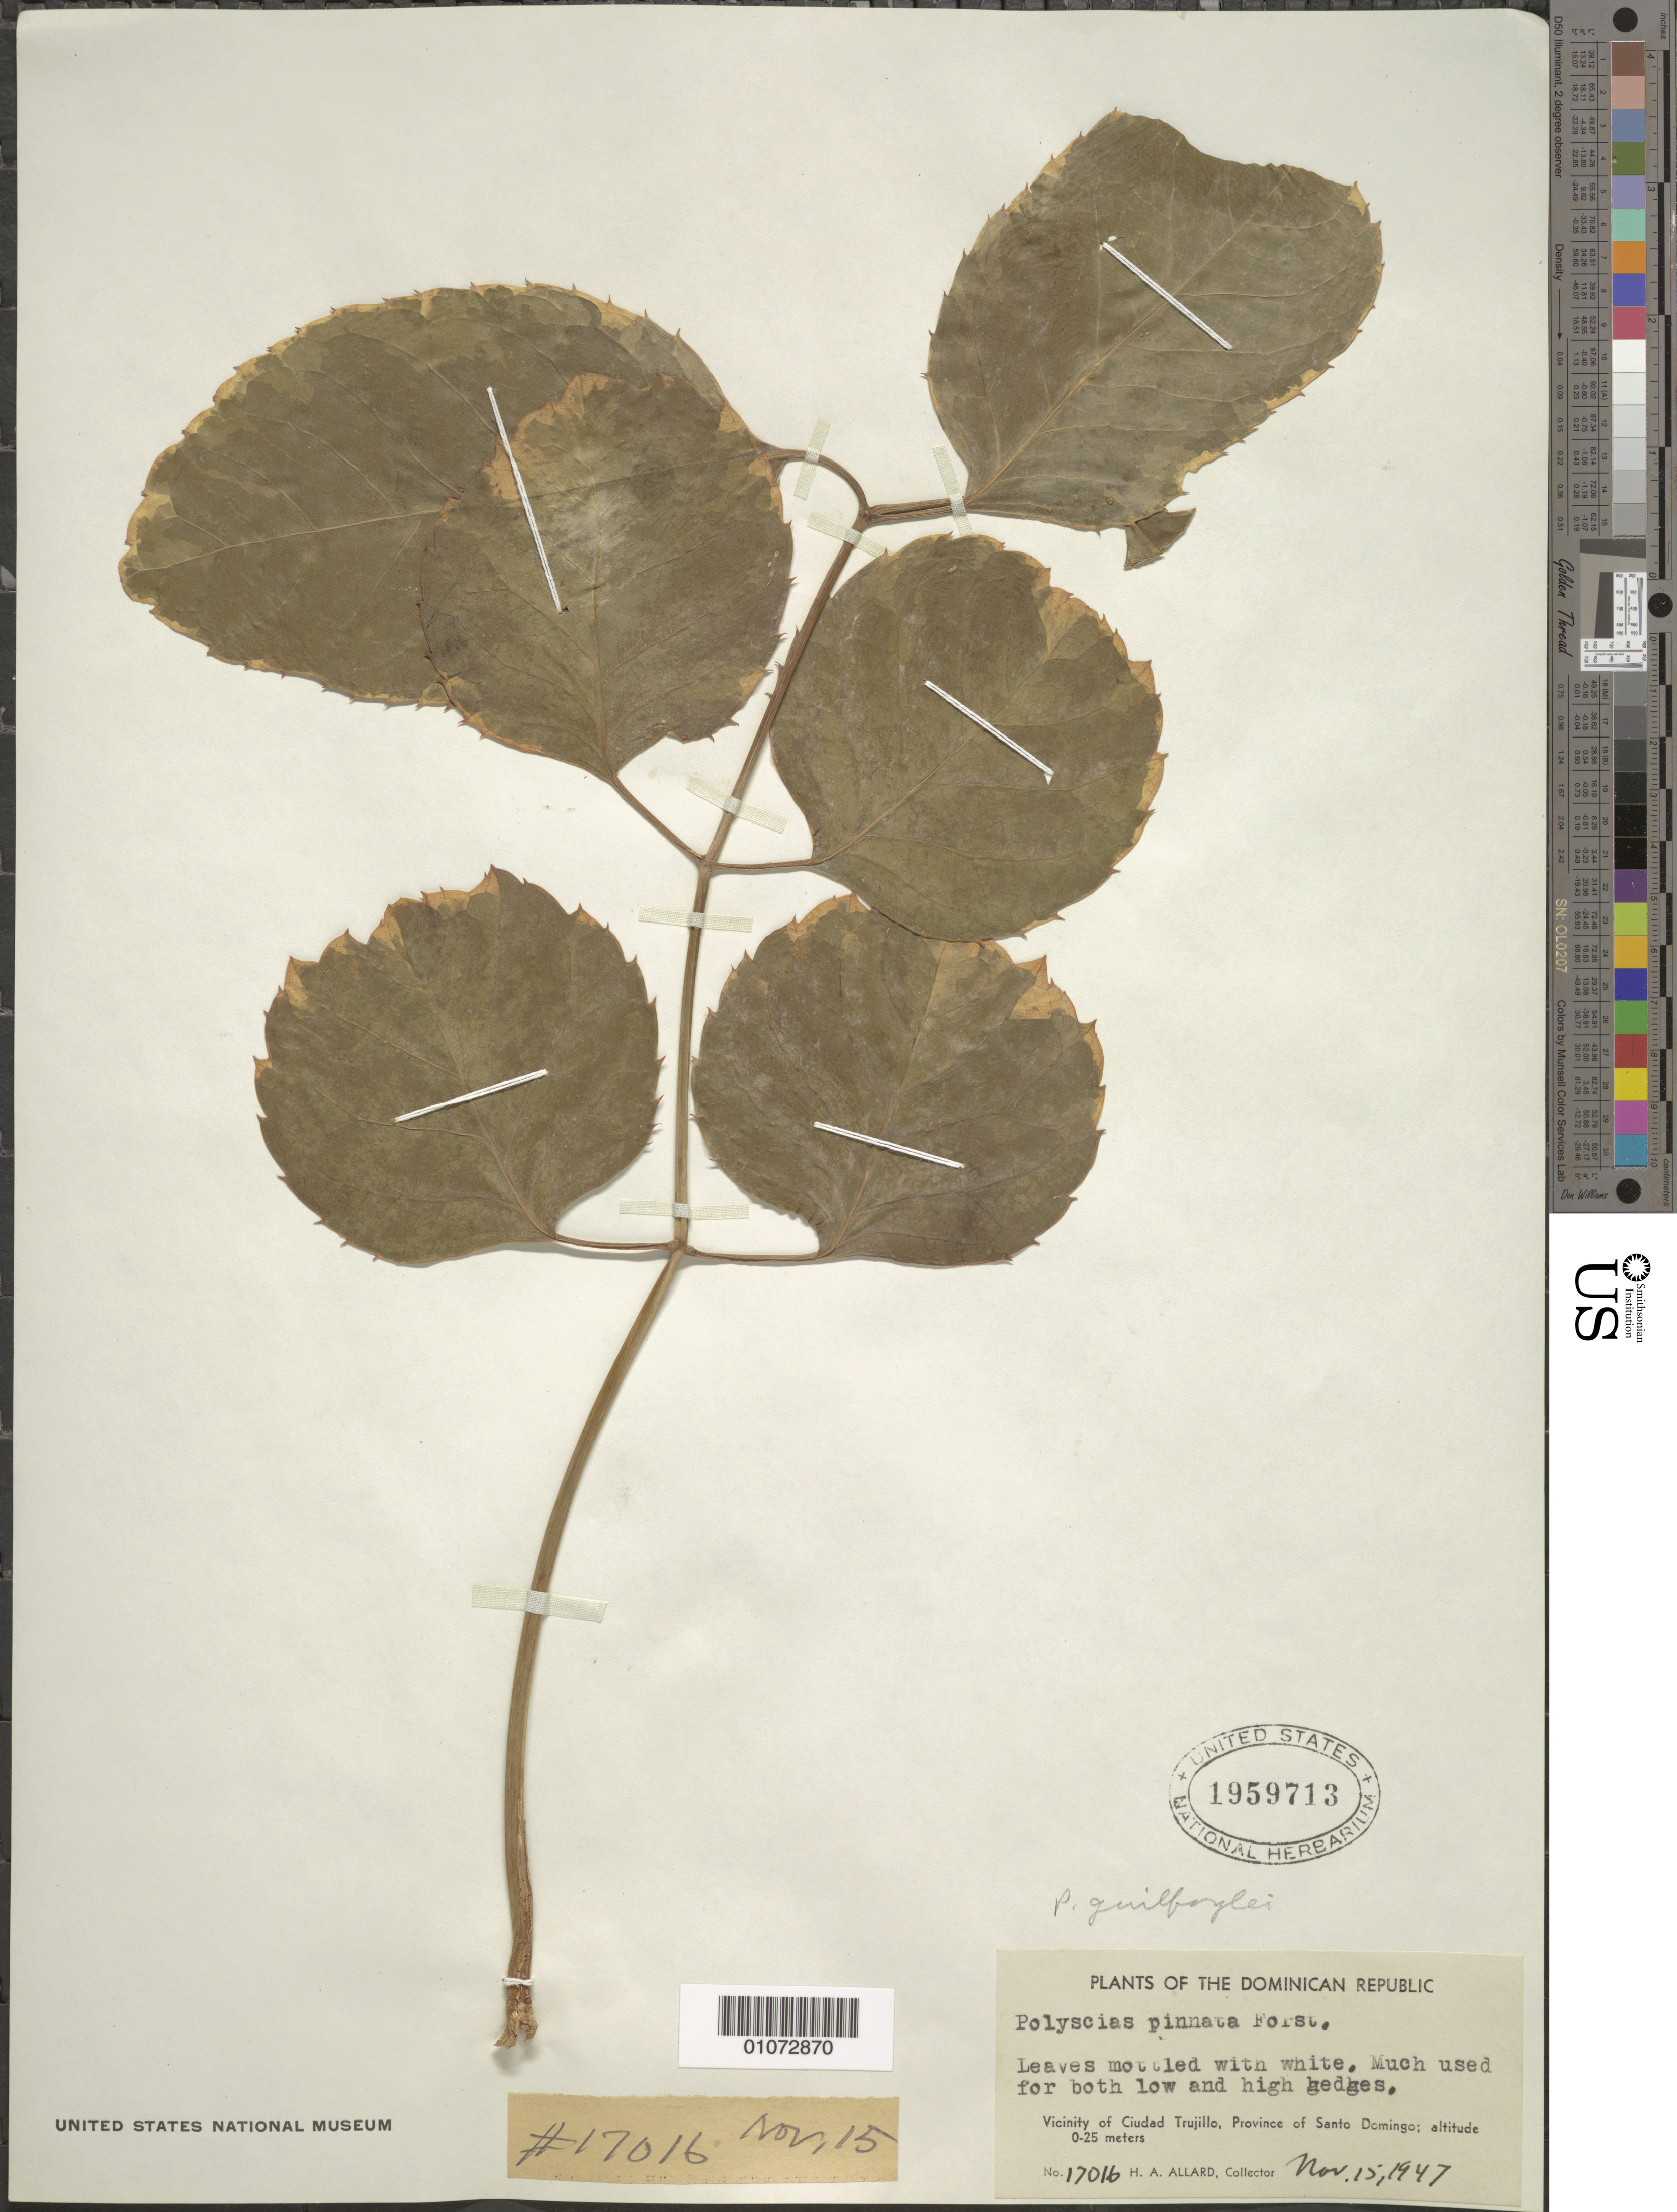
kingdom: Plantae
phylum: Tracheophyta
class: Magnoliopsida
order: Apiales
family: Araliaceae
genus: Polyscias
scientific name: Polyscias guilfoylei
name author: (W. Bull) L.H. Bailey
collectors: H. A. Allard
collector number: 17016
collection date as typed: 15 Nov 1947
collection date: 1947-11-15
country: Dominican Republic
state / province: Santo Domingo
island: Hispaniola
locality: Vicinity of Ciudad Trujillo.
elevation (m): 0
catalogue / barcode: US 1959713